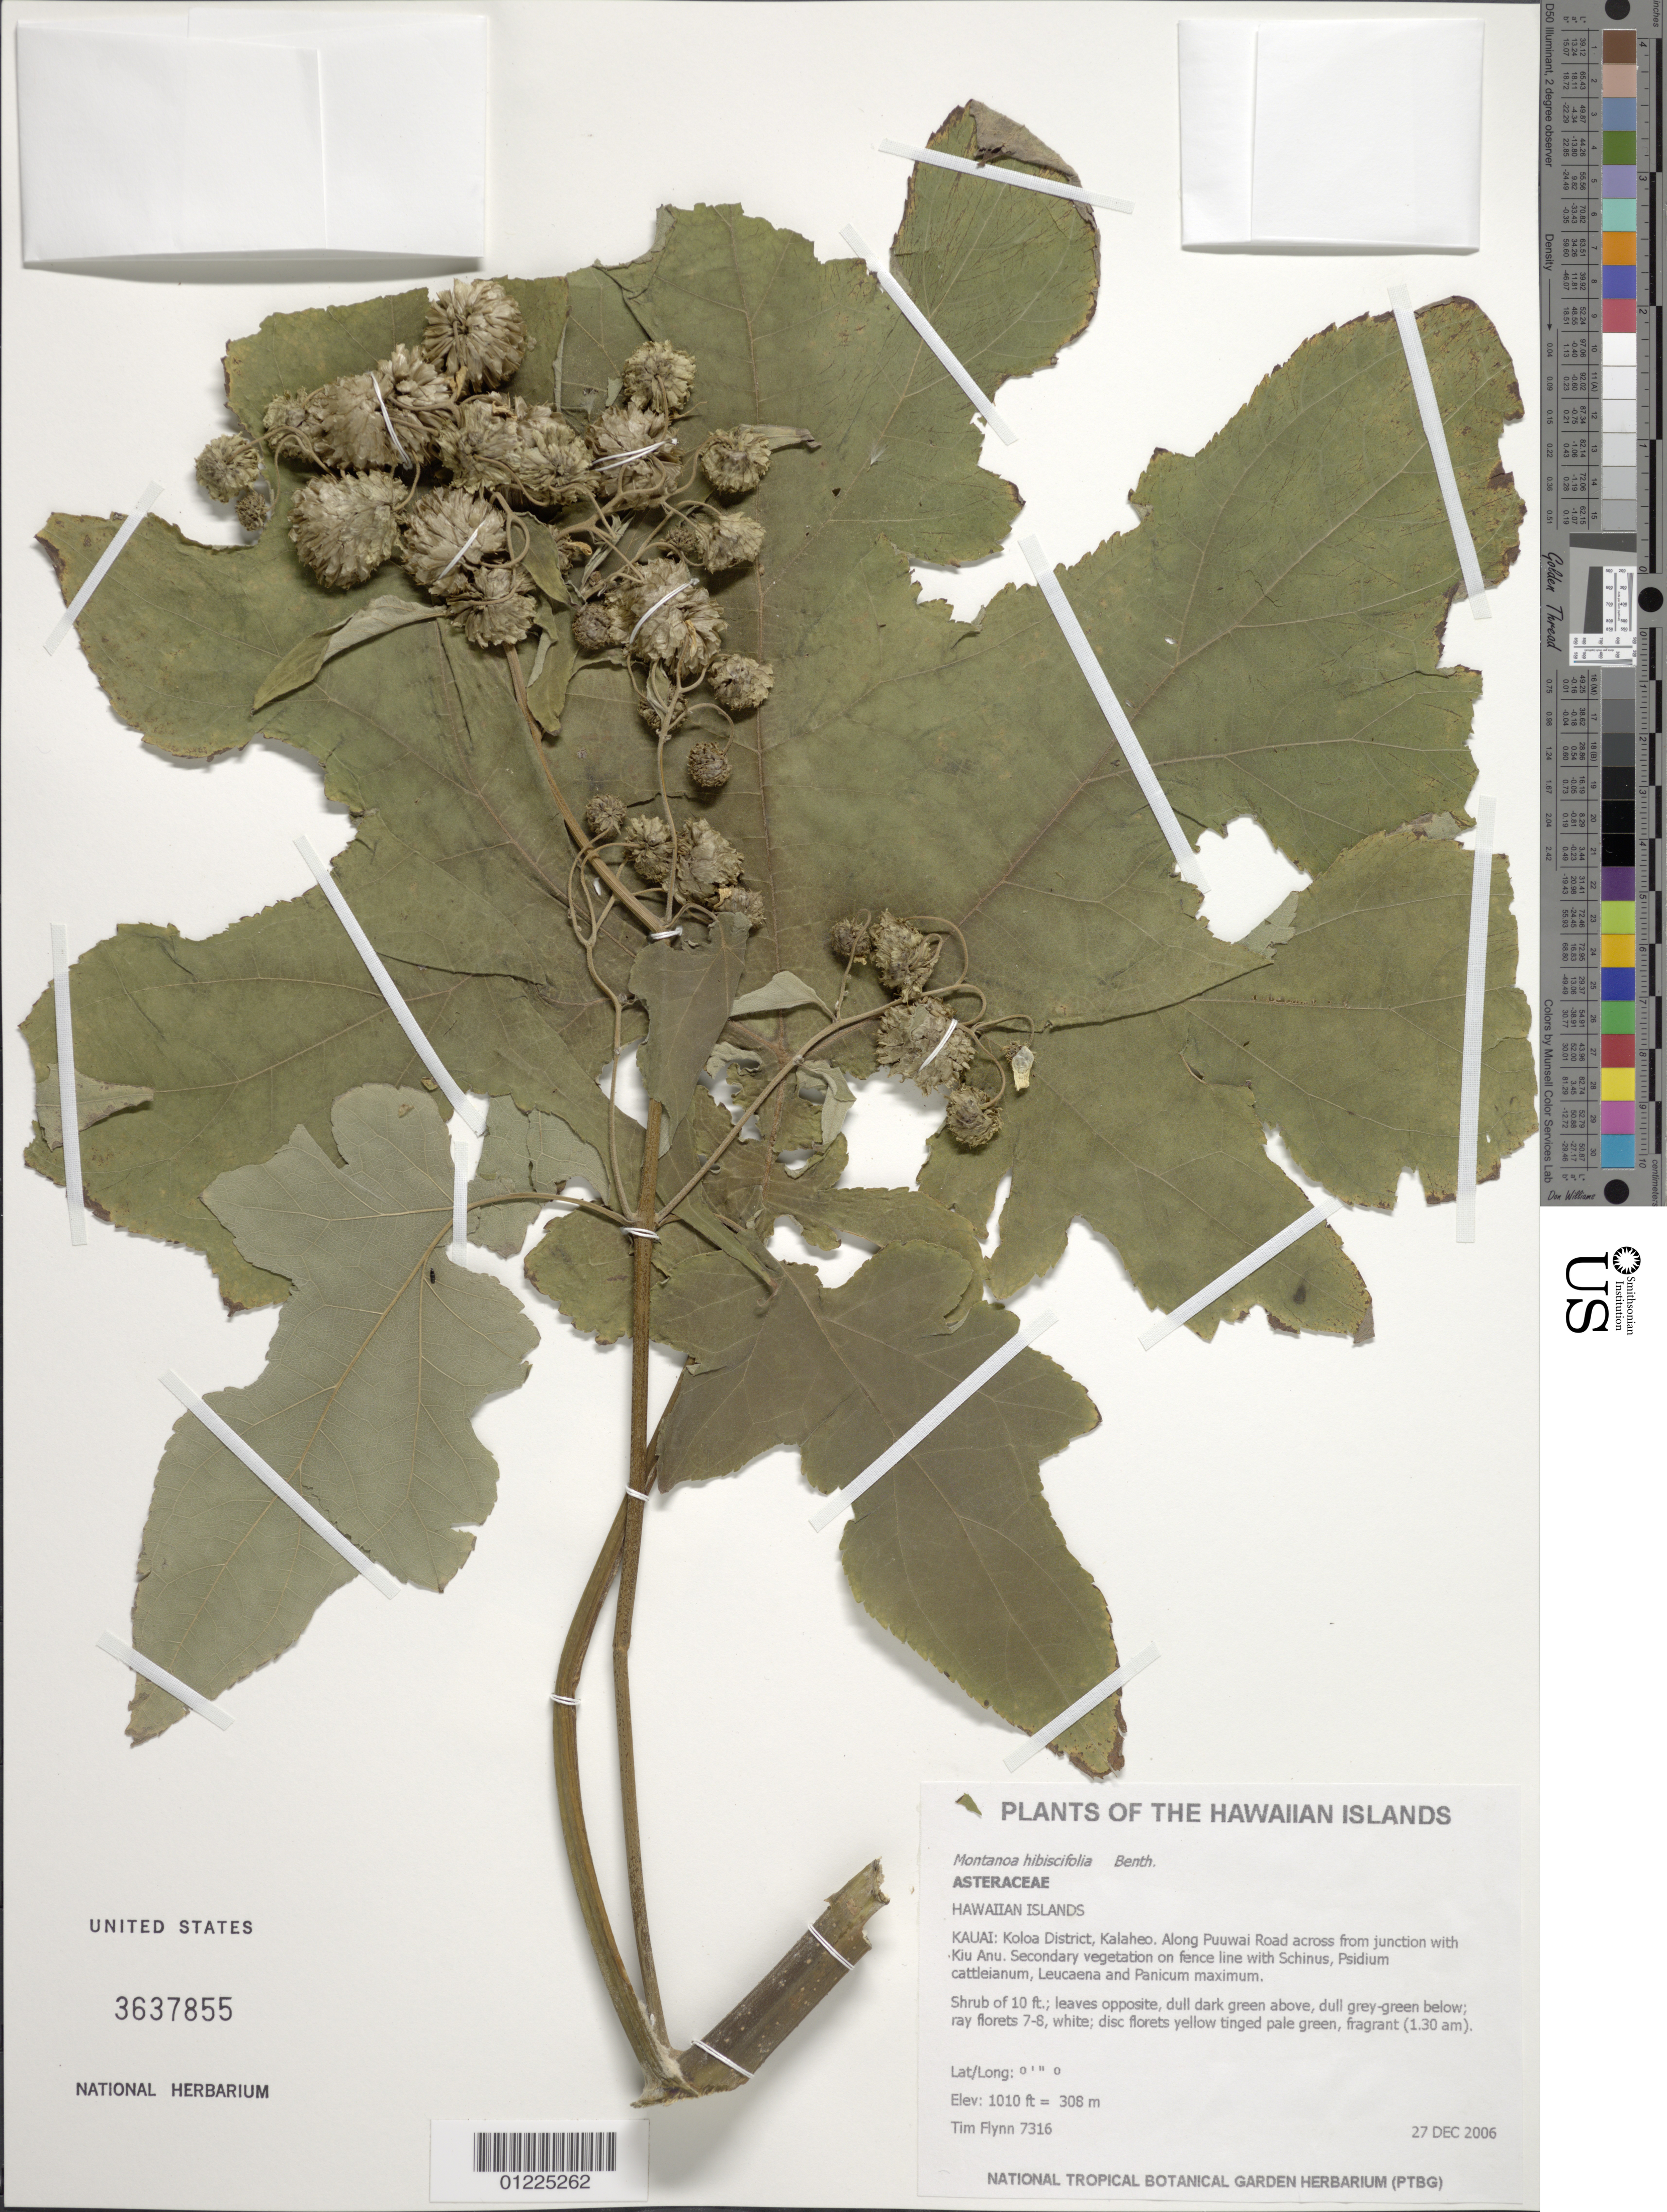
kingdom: Plantae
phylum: Tracheophyta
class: Magnoliopsida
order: Asterales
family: Asteraceae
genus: Montanoa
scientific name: Montanoa hibiscifolia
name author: Benth.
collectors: T. W. Flynn & D. Lorence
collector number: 7316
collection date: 2006-12-27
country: United States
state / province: Hawaii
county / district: Kauai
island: Kaua'i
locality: Koloa District, Kalaheo, along Puuwai Road across from junction with Kiu Anu.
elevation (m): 308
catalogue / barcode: US 3637855